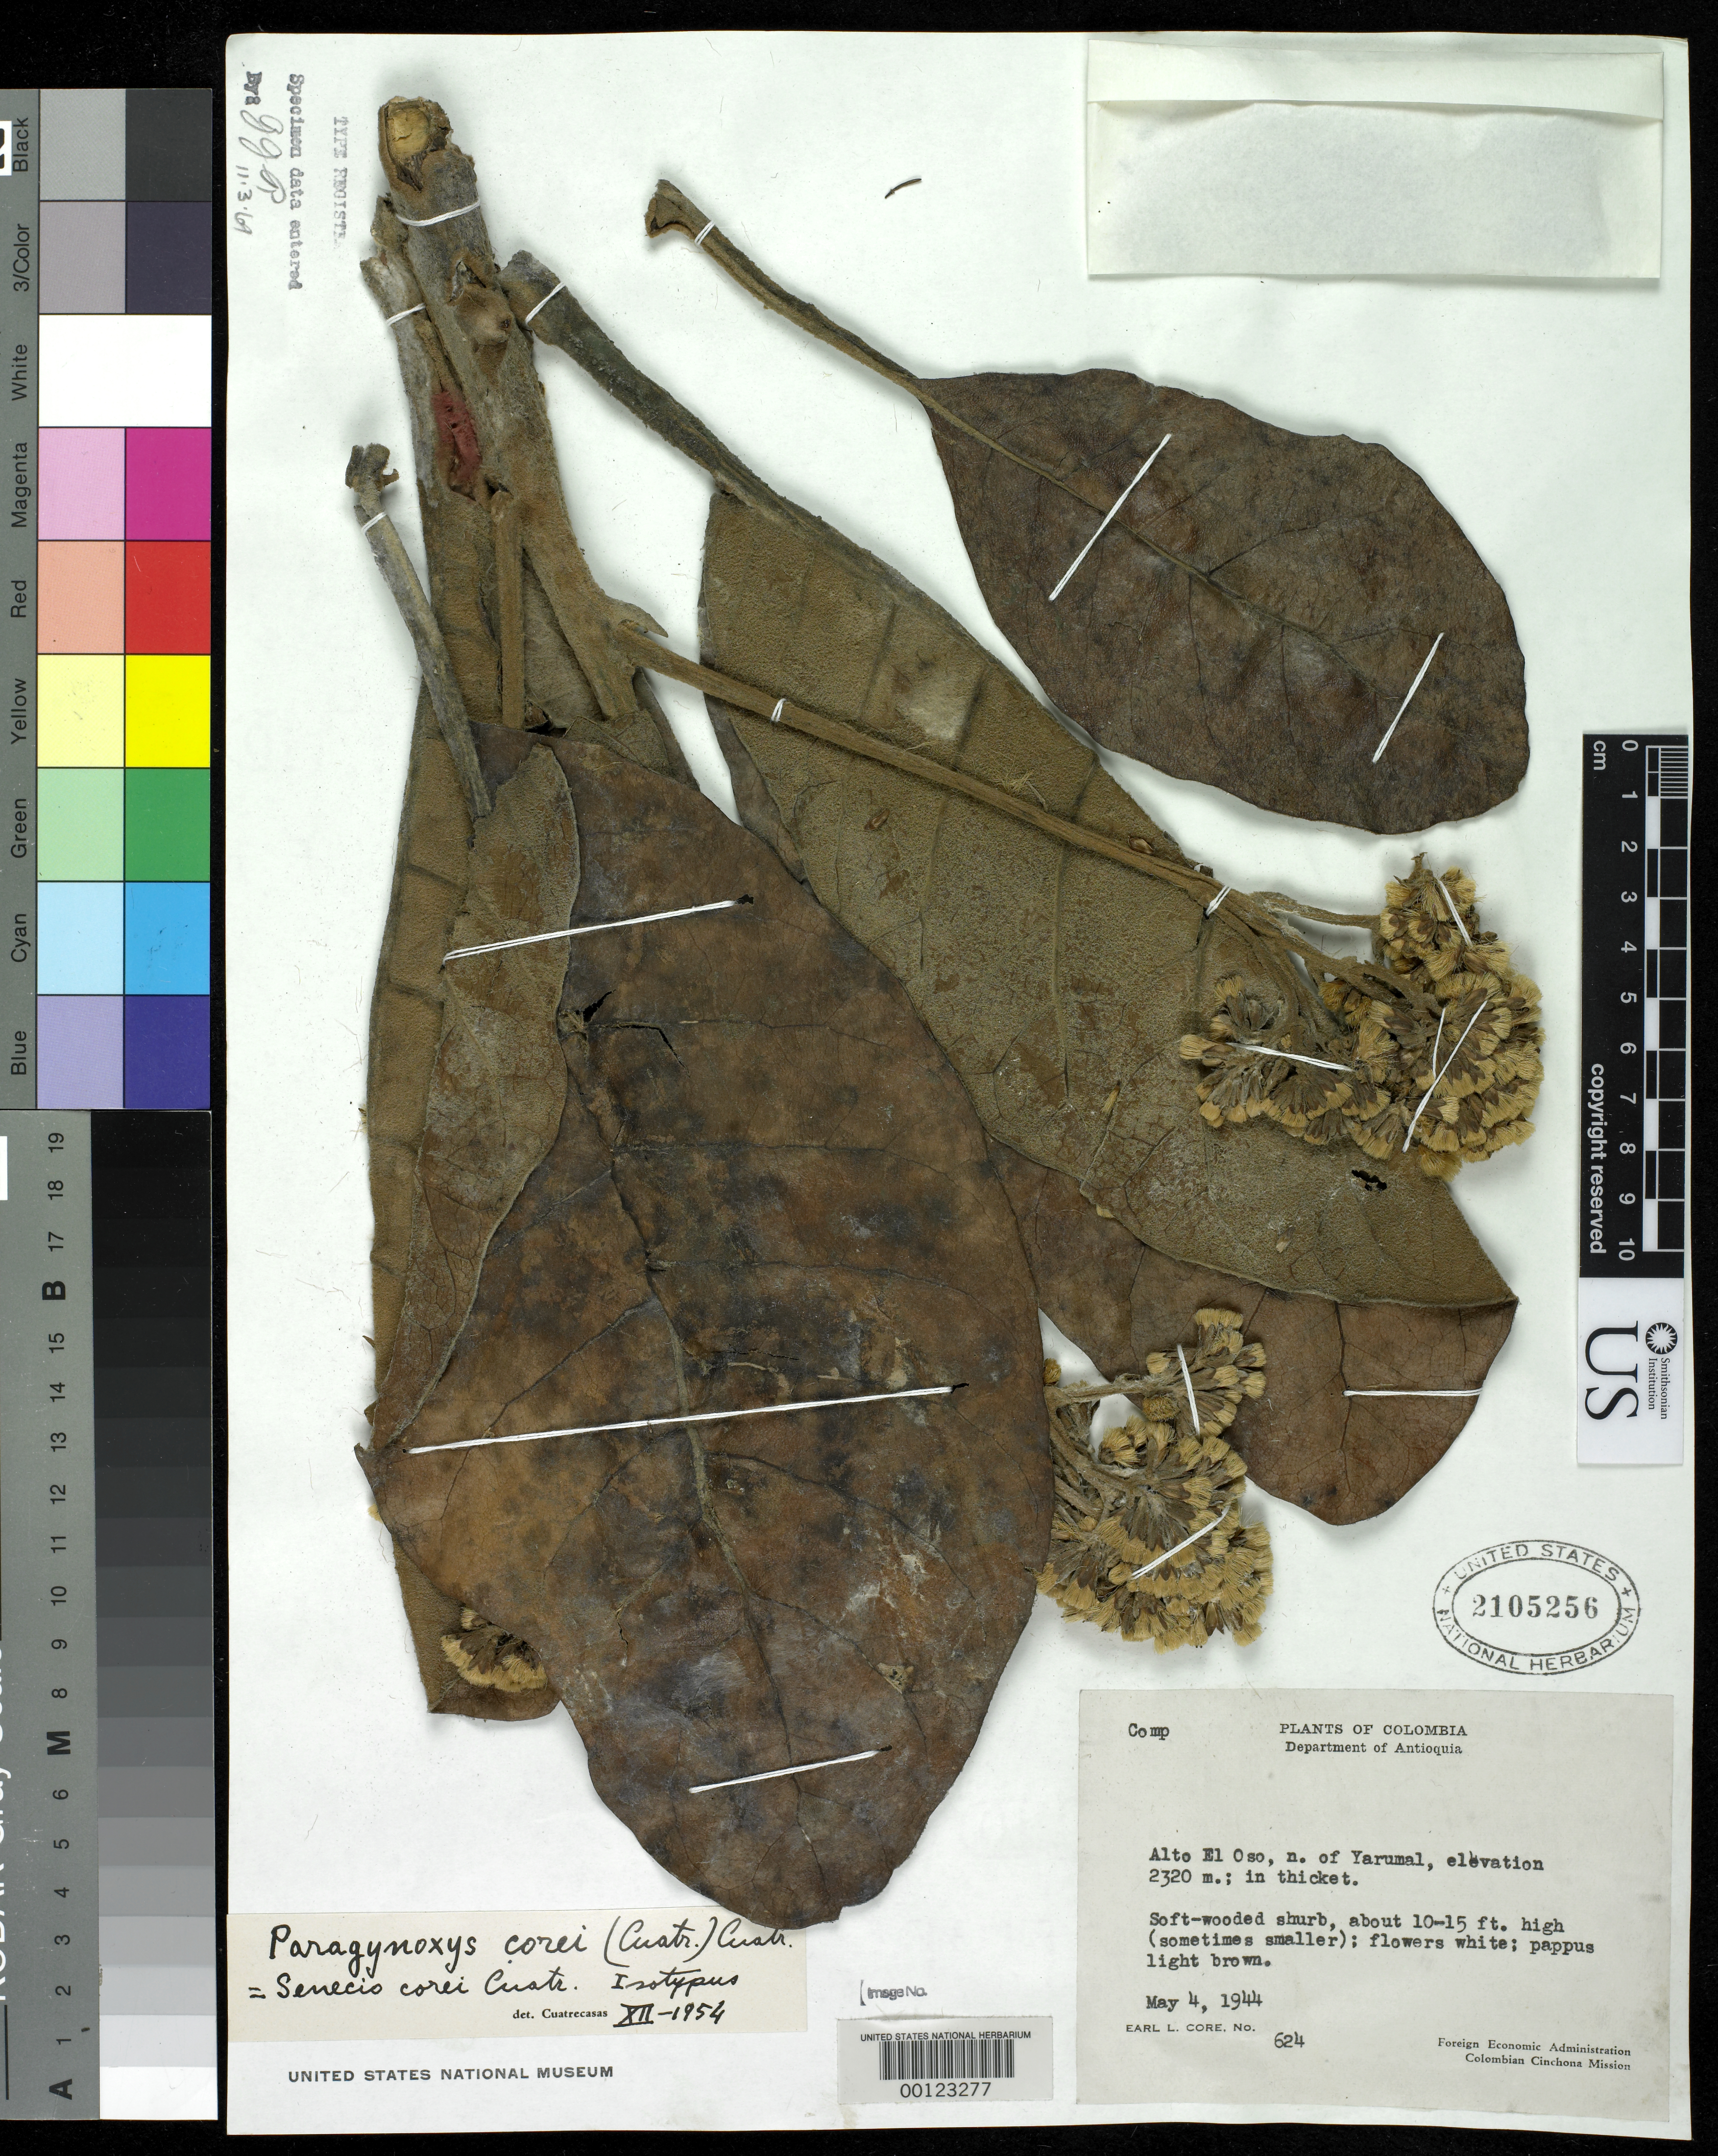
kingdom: Plantae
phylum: Tracheophyta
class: Magnoliopsida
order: Asterales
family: Asteraceae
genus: Senecio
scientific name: Senecio corei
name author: Cuatrec.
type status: Isotype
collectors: E. L. Core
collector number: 624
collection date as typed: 04 May 1944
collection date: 1944-05-04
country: Colombia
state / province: Antioquia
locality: Yarumal.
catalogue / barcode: US 2105256